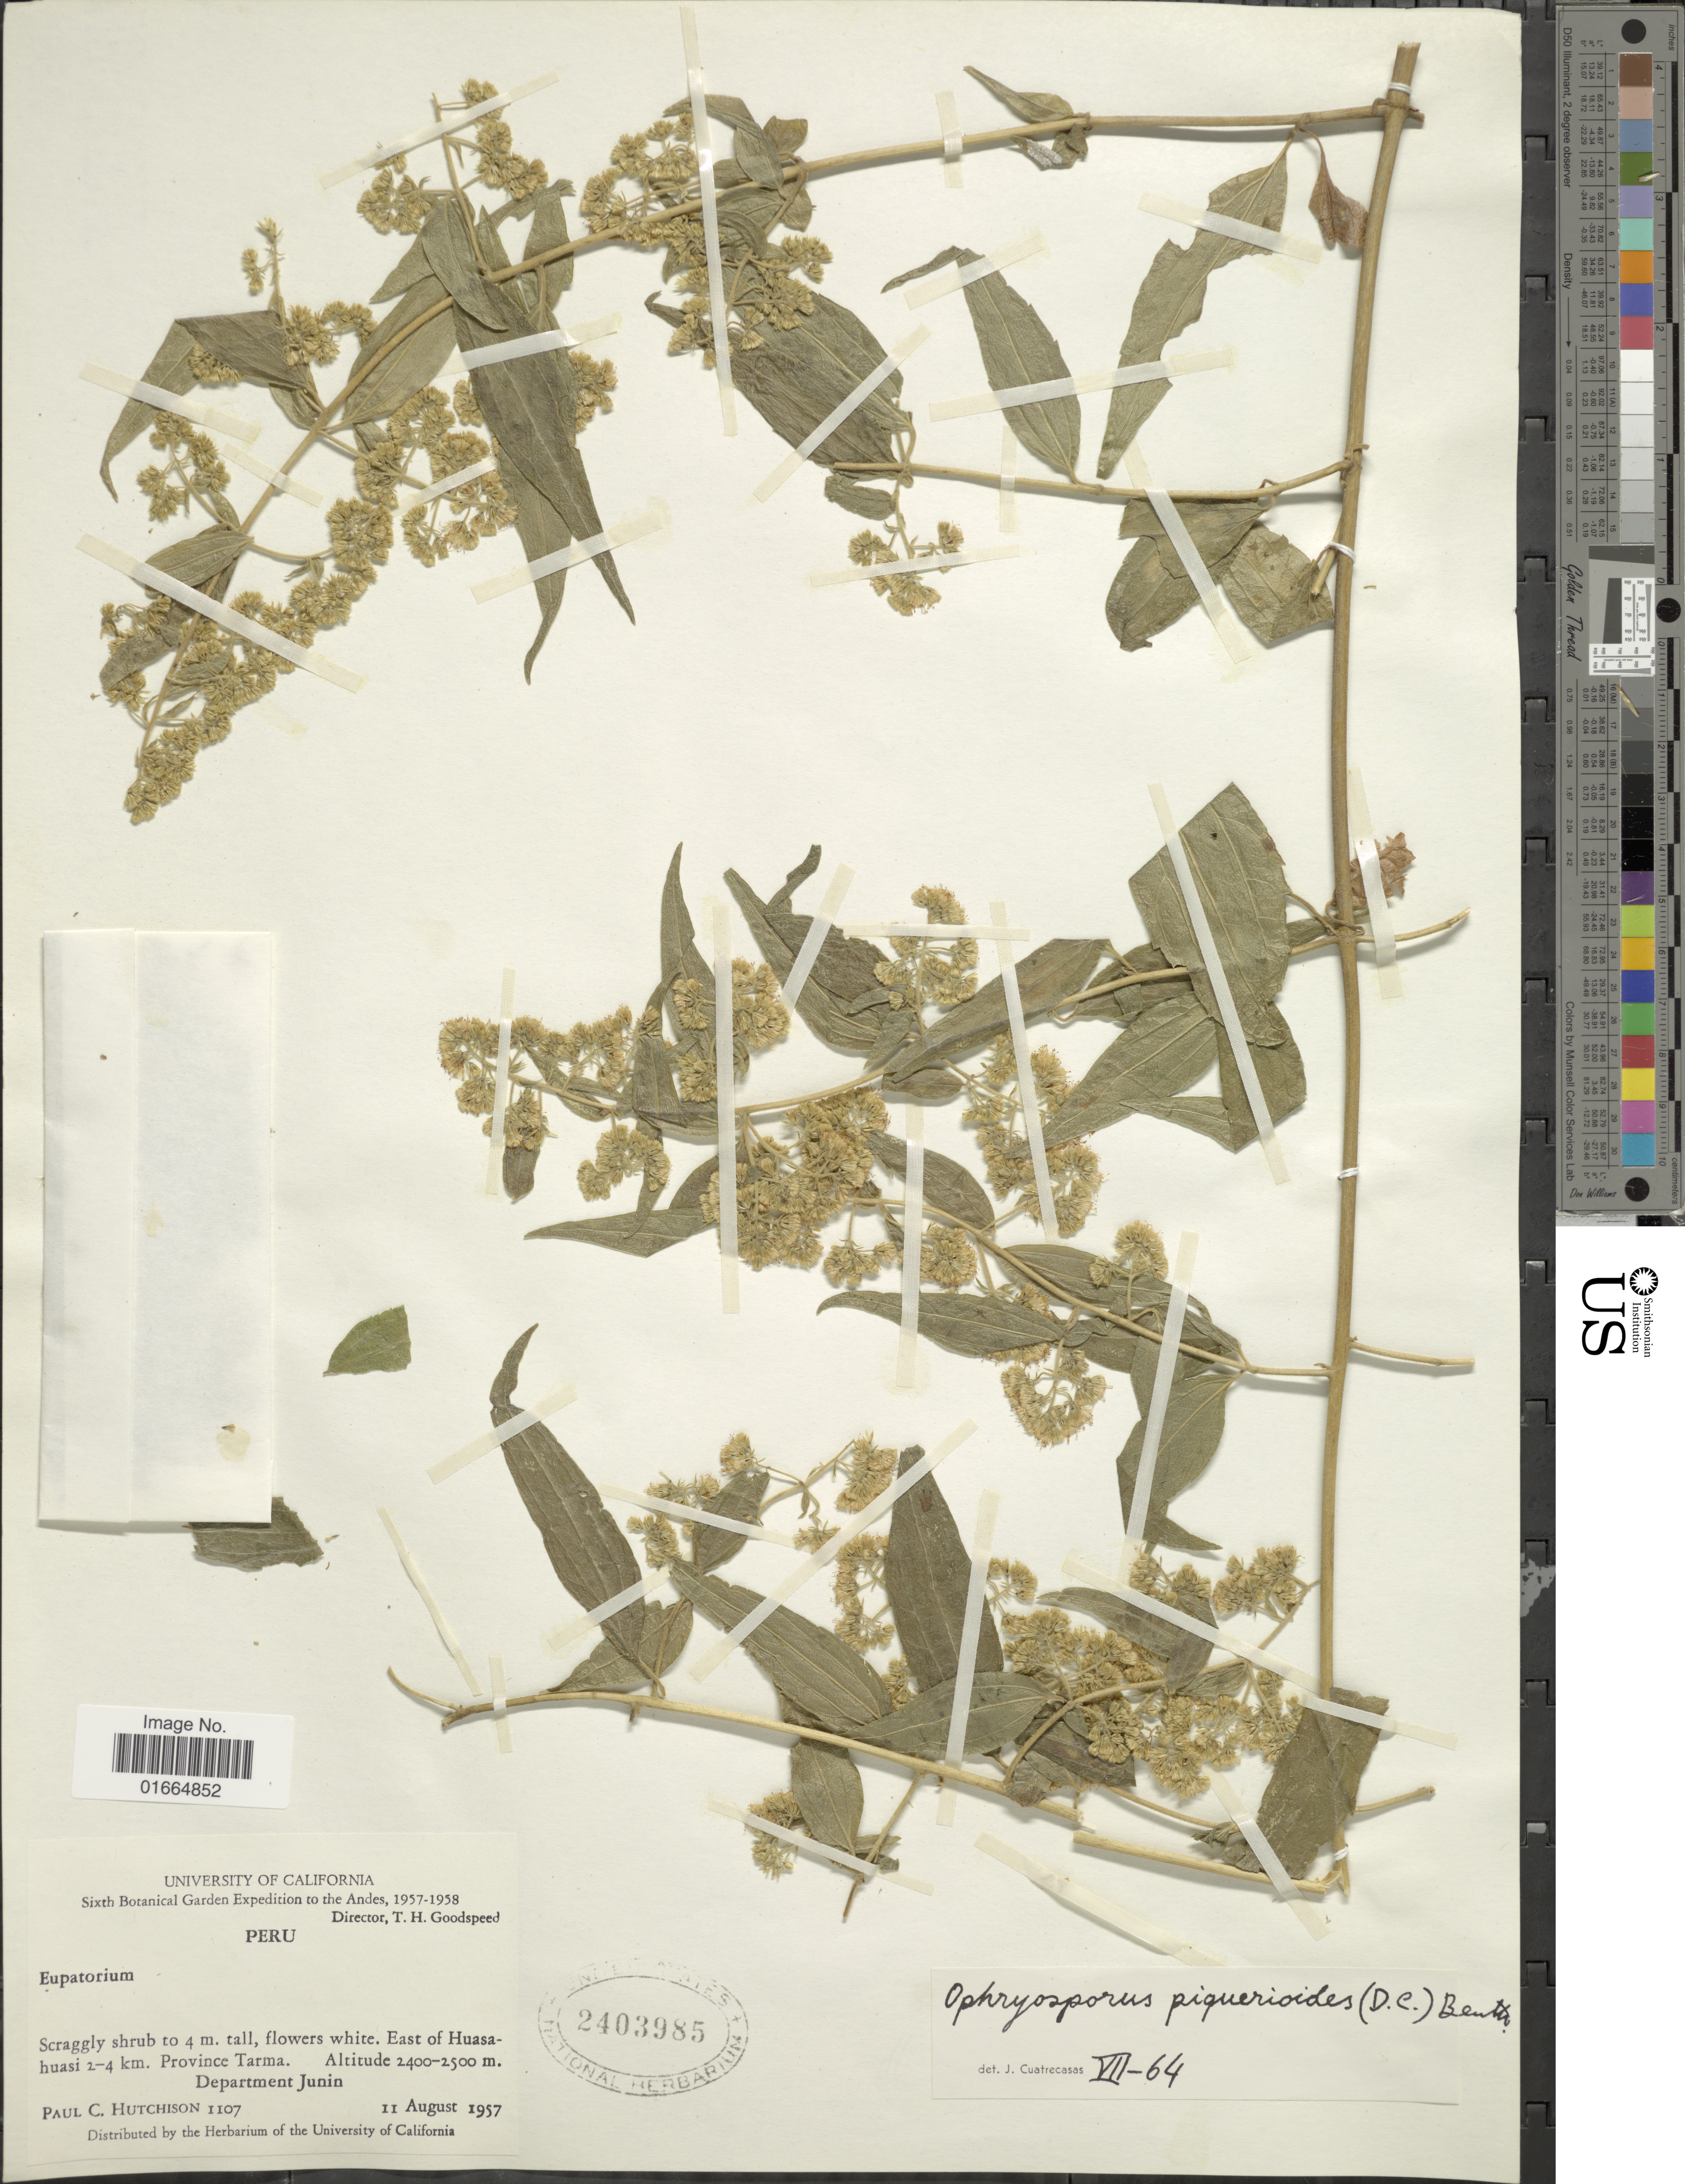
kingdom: Plantae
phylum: Tracheophyta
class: Magnoliopsida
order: Asterales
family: Asteraceae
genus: Ophryosporus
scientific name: Ophryosporus piquerioides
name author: (DC.) Benth. ex Baker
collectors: P. C. Hutchison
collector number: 1107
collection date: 1957-08-11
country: Peru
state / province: Junín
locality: East of Huasahuasi 2-4 km. kProvince Tarma. Department Junin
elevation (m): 2400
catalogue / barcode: US 2403985